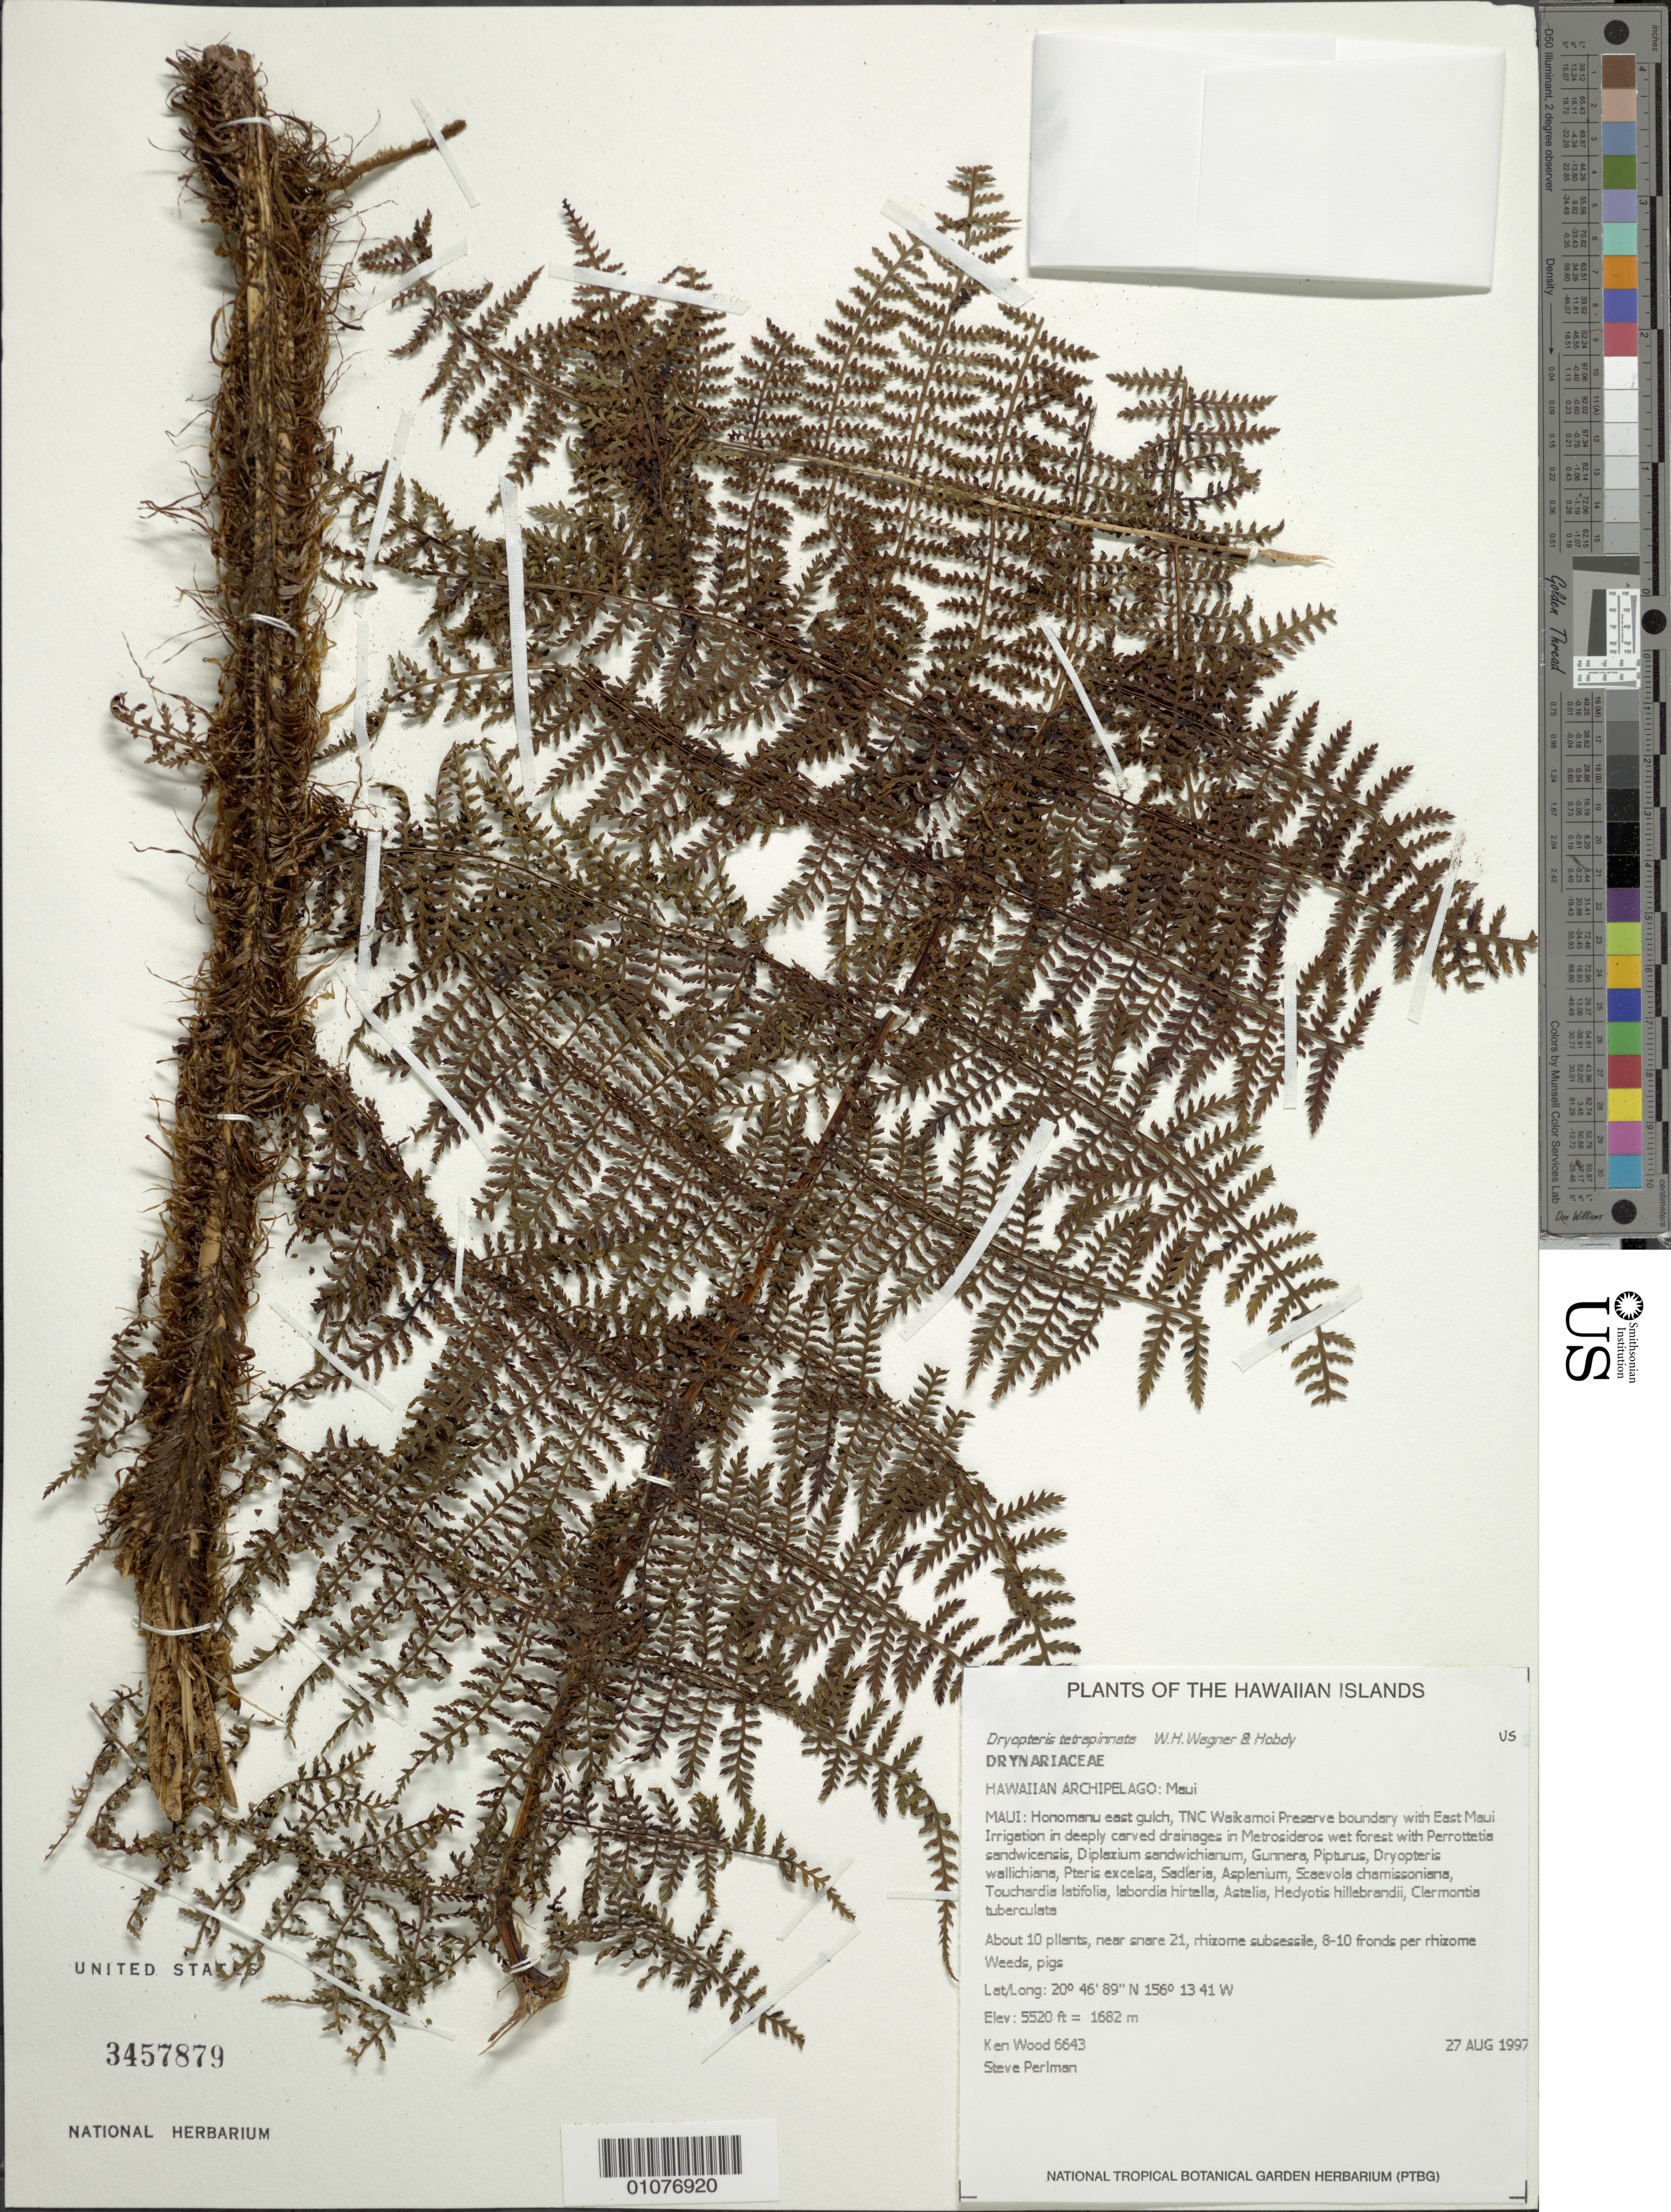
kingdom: Plantae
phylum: Tracheophyta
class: Polypodiopsida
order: Polypodiales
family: Dryopteridaceae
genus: Dryopteris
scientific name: Dryopteris tetrapinnata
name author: W.H. Wagner & Hobdy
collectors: K. R. Wood & S. P. Perlman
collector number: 6643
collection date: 1997-08-27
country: United States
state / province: Hawaii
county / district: Maui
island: Maui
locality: Honomanu E gulch, TNC Waikamoi Preserve boundary w/ E Maui Irrigation in deeply carved drainages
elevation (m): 1682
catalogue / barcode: US 3457879